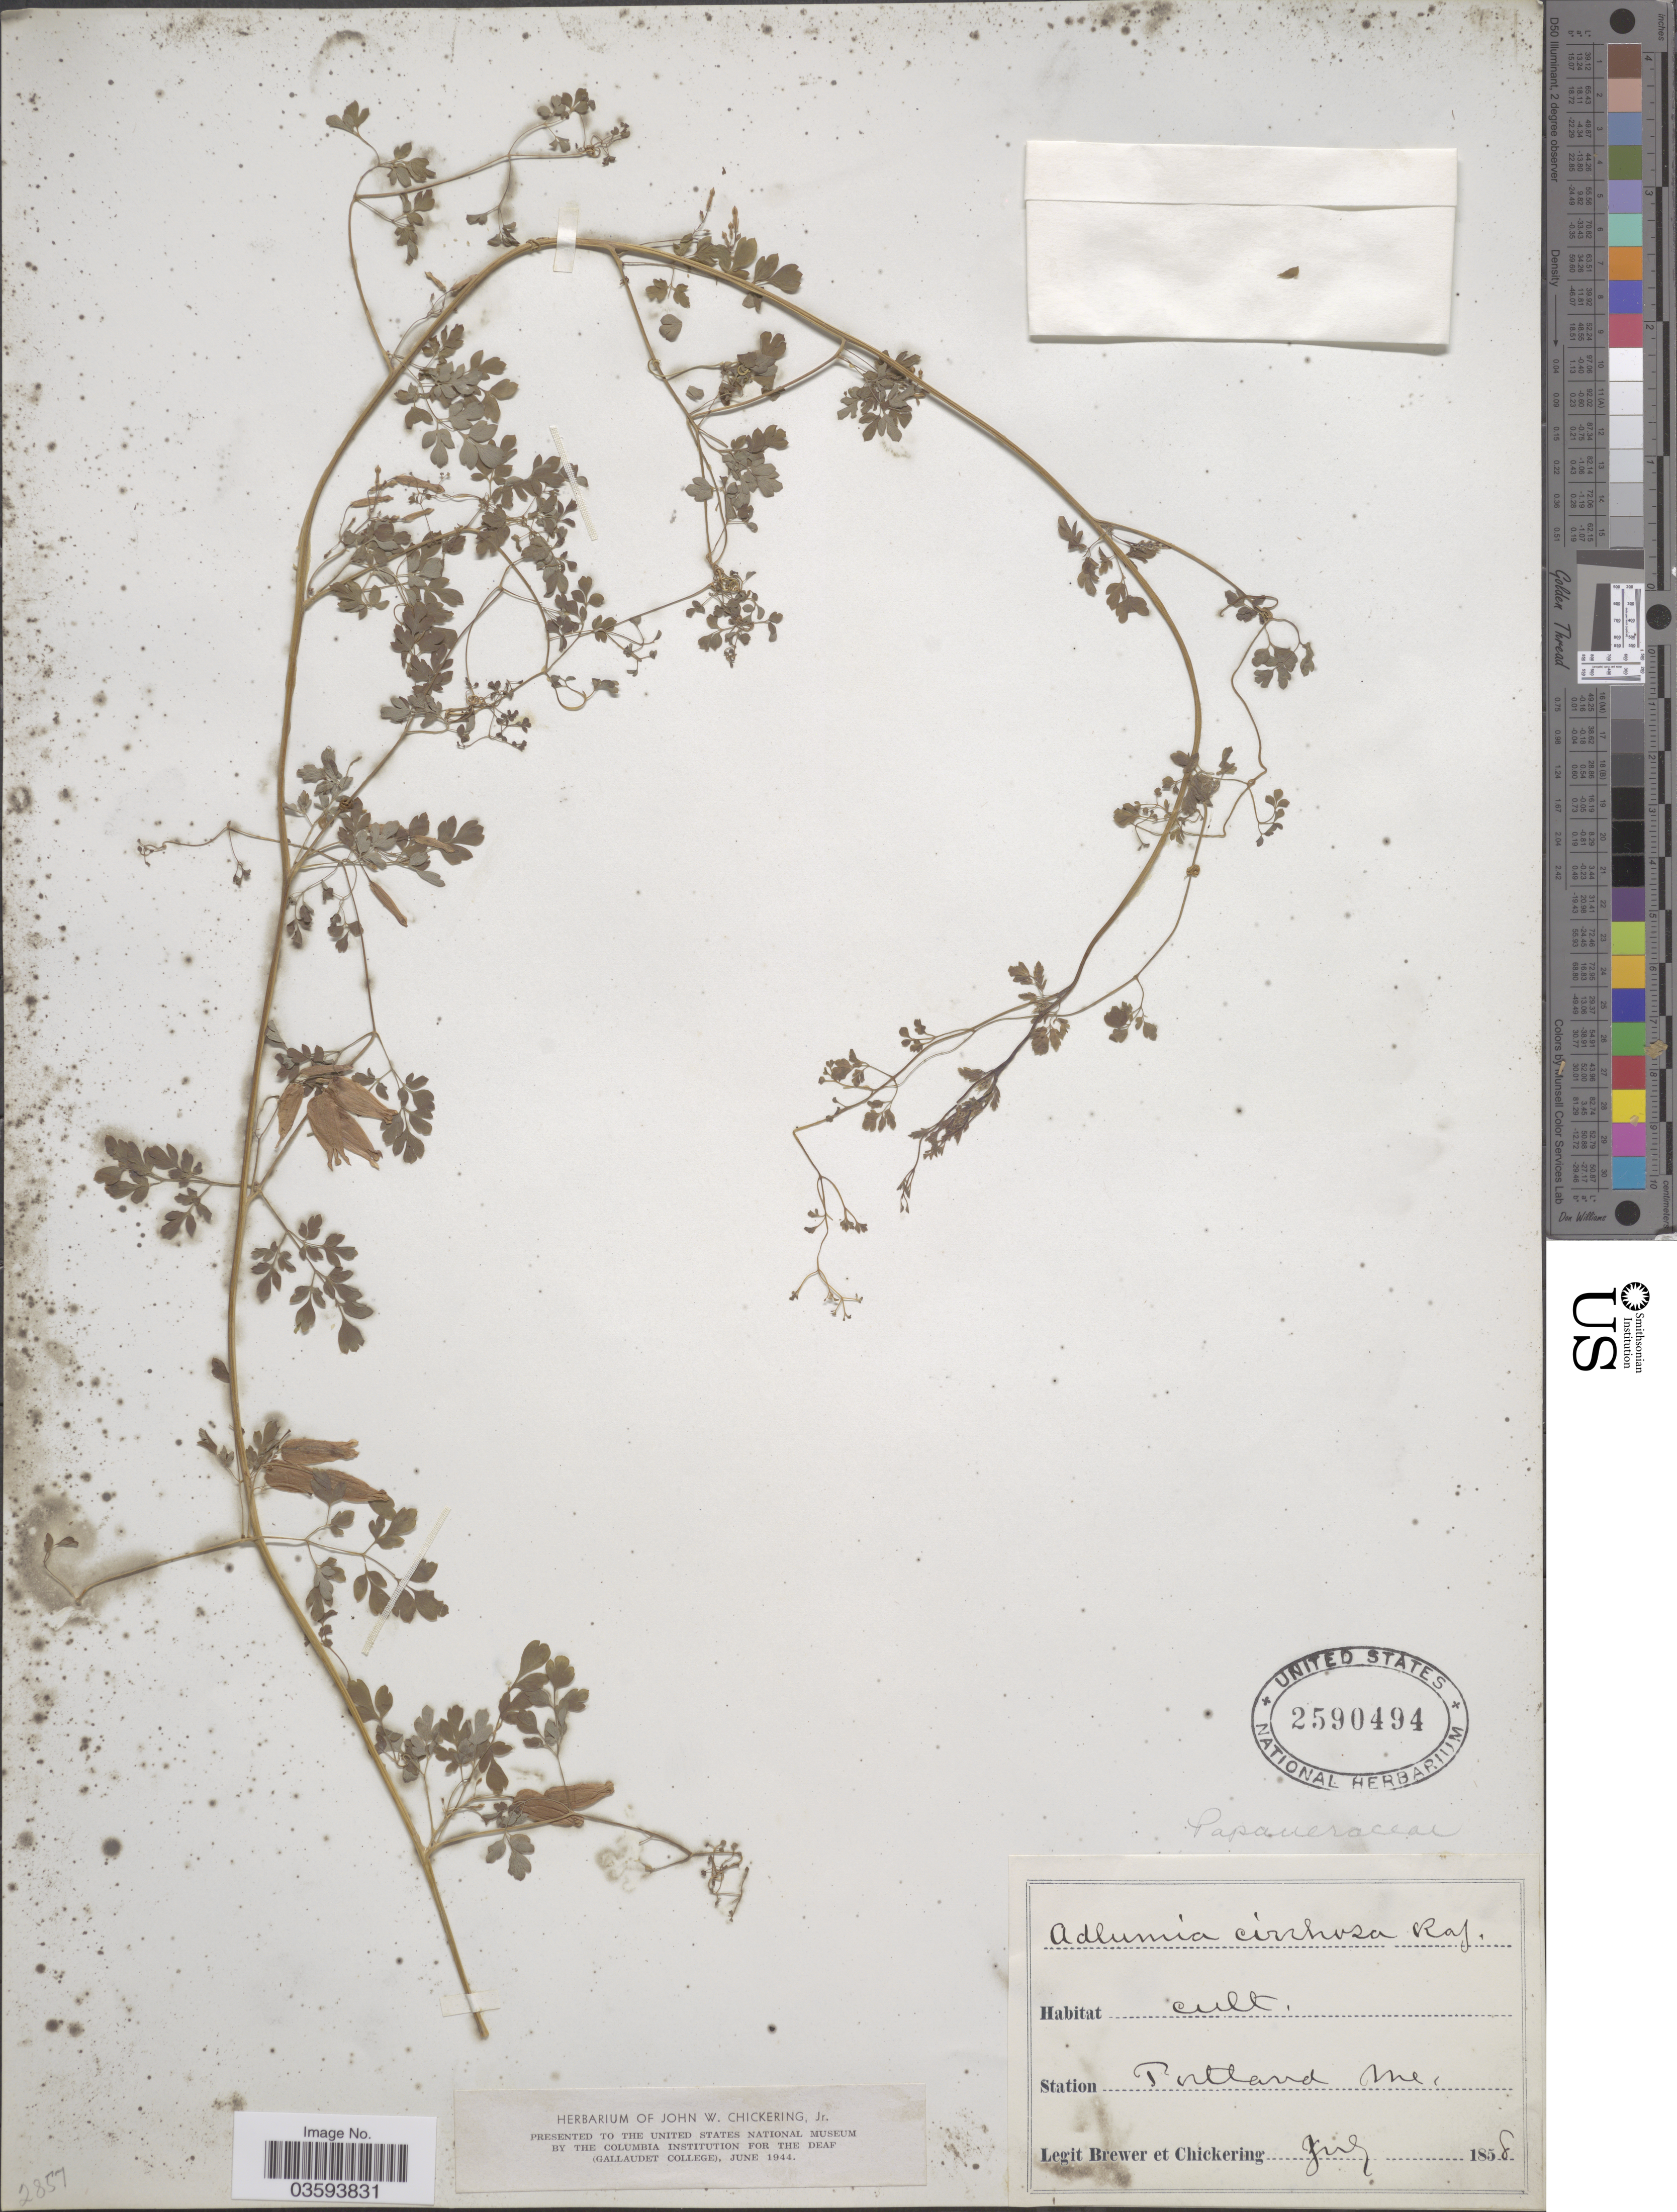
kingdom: Plantae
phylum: Tracheophyta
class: Magnoliopsida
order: Ranunculales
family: Papaveraceae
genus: Adlumia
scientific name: Adlumia cirrhosa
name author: Raf. ex DC.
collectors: -. Brewer & J. Chickering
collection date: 1858-07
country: United States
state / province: Maine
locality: Station Portland.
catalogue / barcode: US 2590494